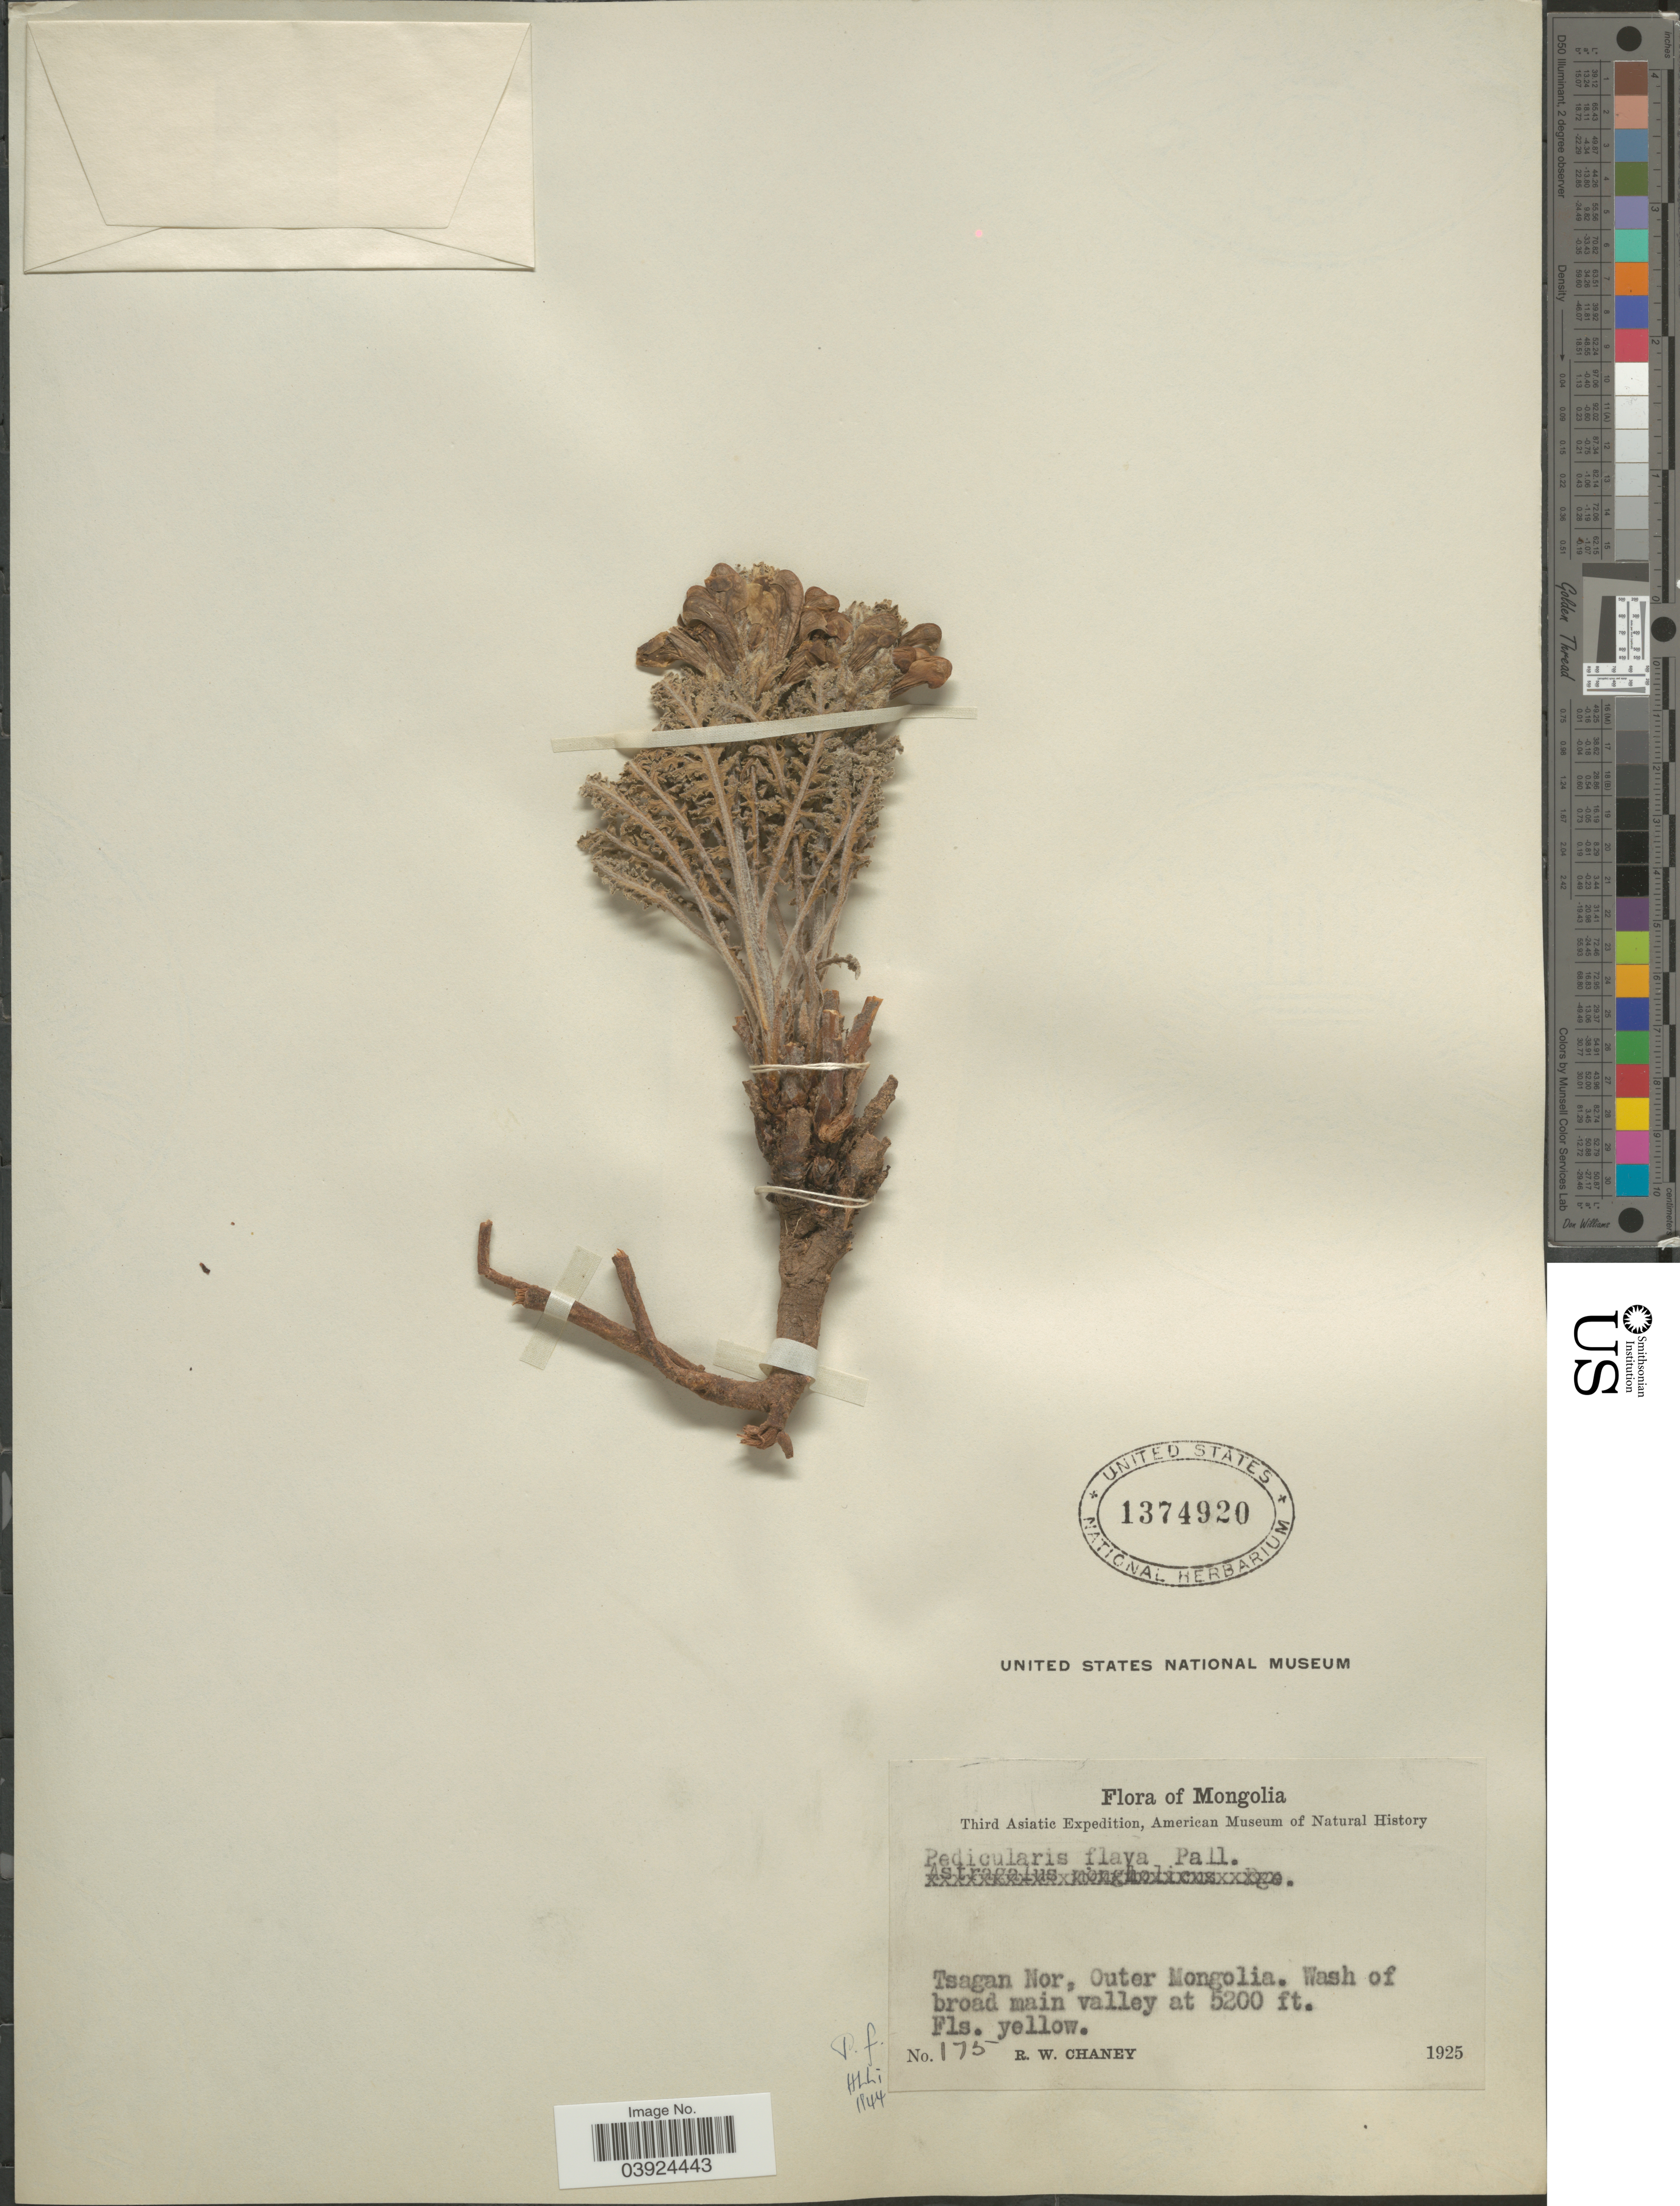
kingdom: Plantae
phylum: Tracheophyta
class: Magnoliopsida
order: Lamiales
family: Orobanchaceae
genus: Pedicularis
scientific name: Pedicularis flava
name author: Pall.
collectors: R. Chaney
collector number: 175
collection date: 1925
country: China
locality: Mongolia. Tsagan Nor, Outer Mongolia. Wash of broad main valley.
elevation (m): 1585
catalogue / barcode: US 1374920